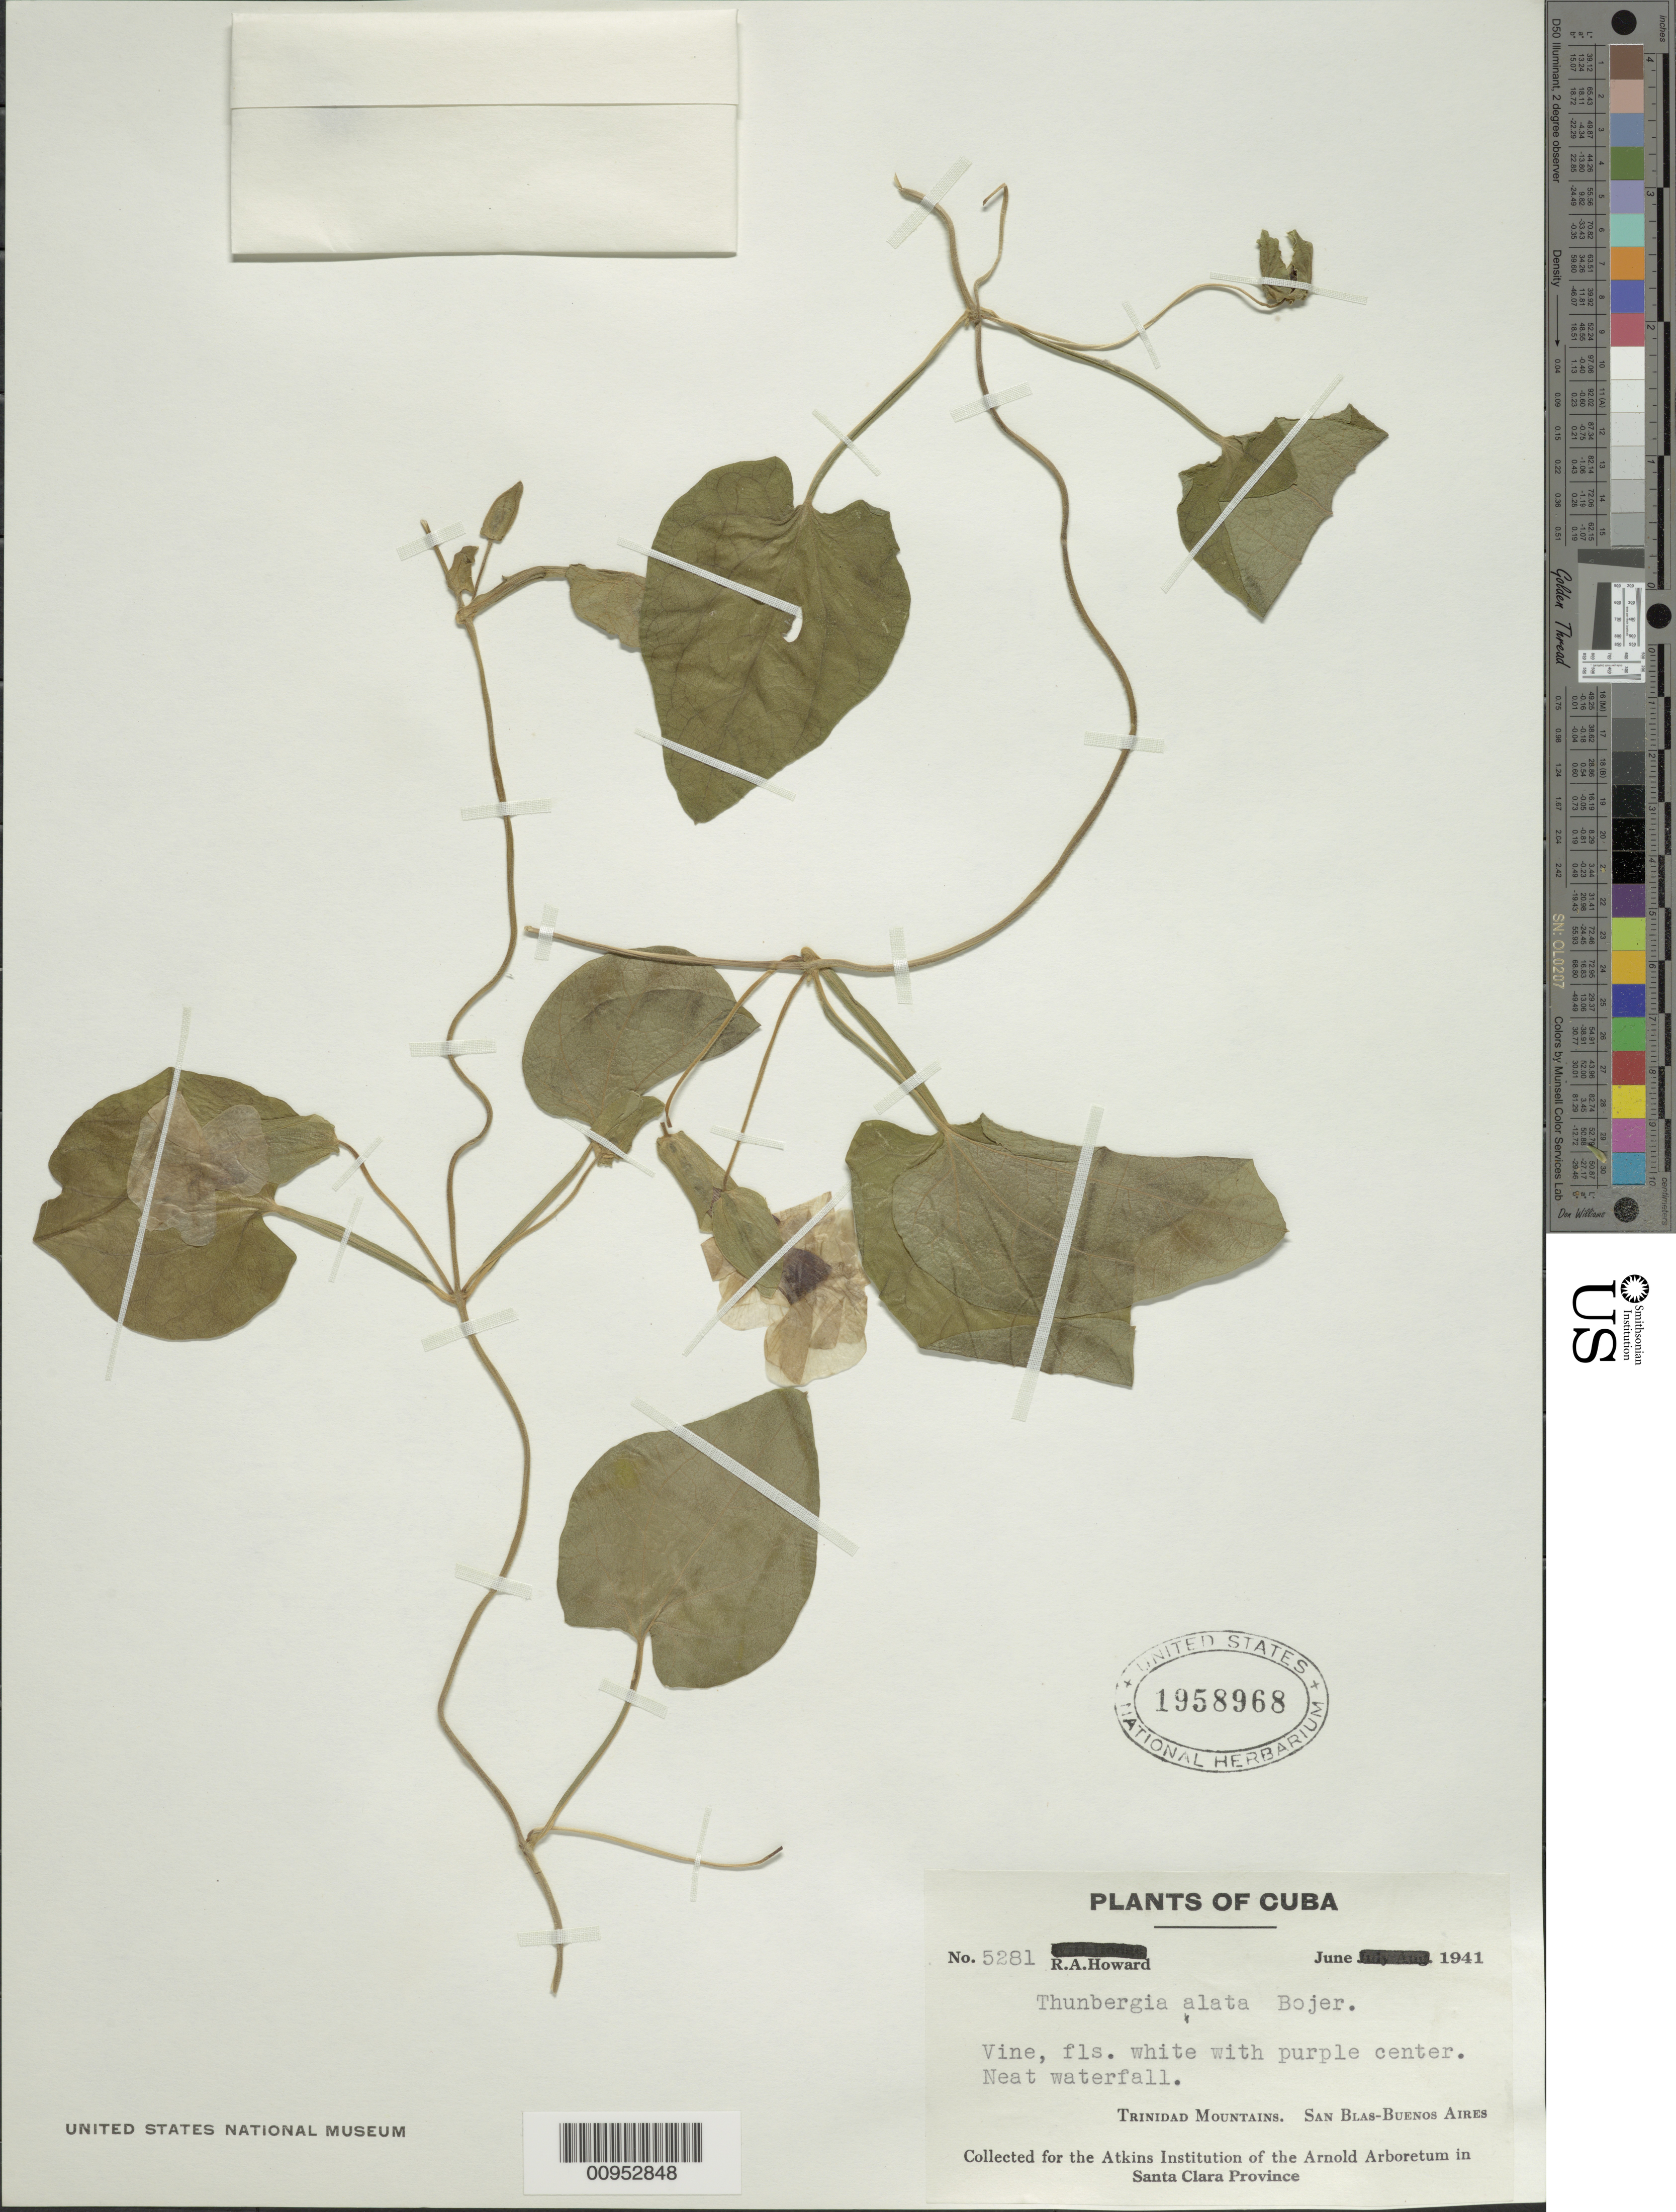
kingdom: Plantae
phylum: Tracheophyta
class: Magnoliopsida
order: Lamiales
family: Acanthaceae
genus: Thunbergia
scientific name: Thunbergia alata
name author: Bojer ex Sims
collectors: R. A. Howard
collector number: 5281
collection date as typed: Jun 1941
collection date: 1941-06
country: Cuba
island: Cuba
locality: Trinidad Mountains; San Blas-Buenos Aires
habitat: Near waterfall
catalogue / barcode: US 1958968